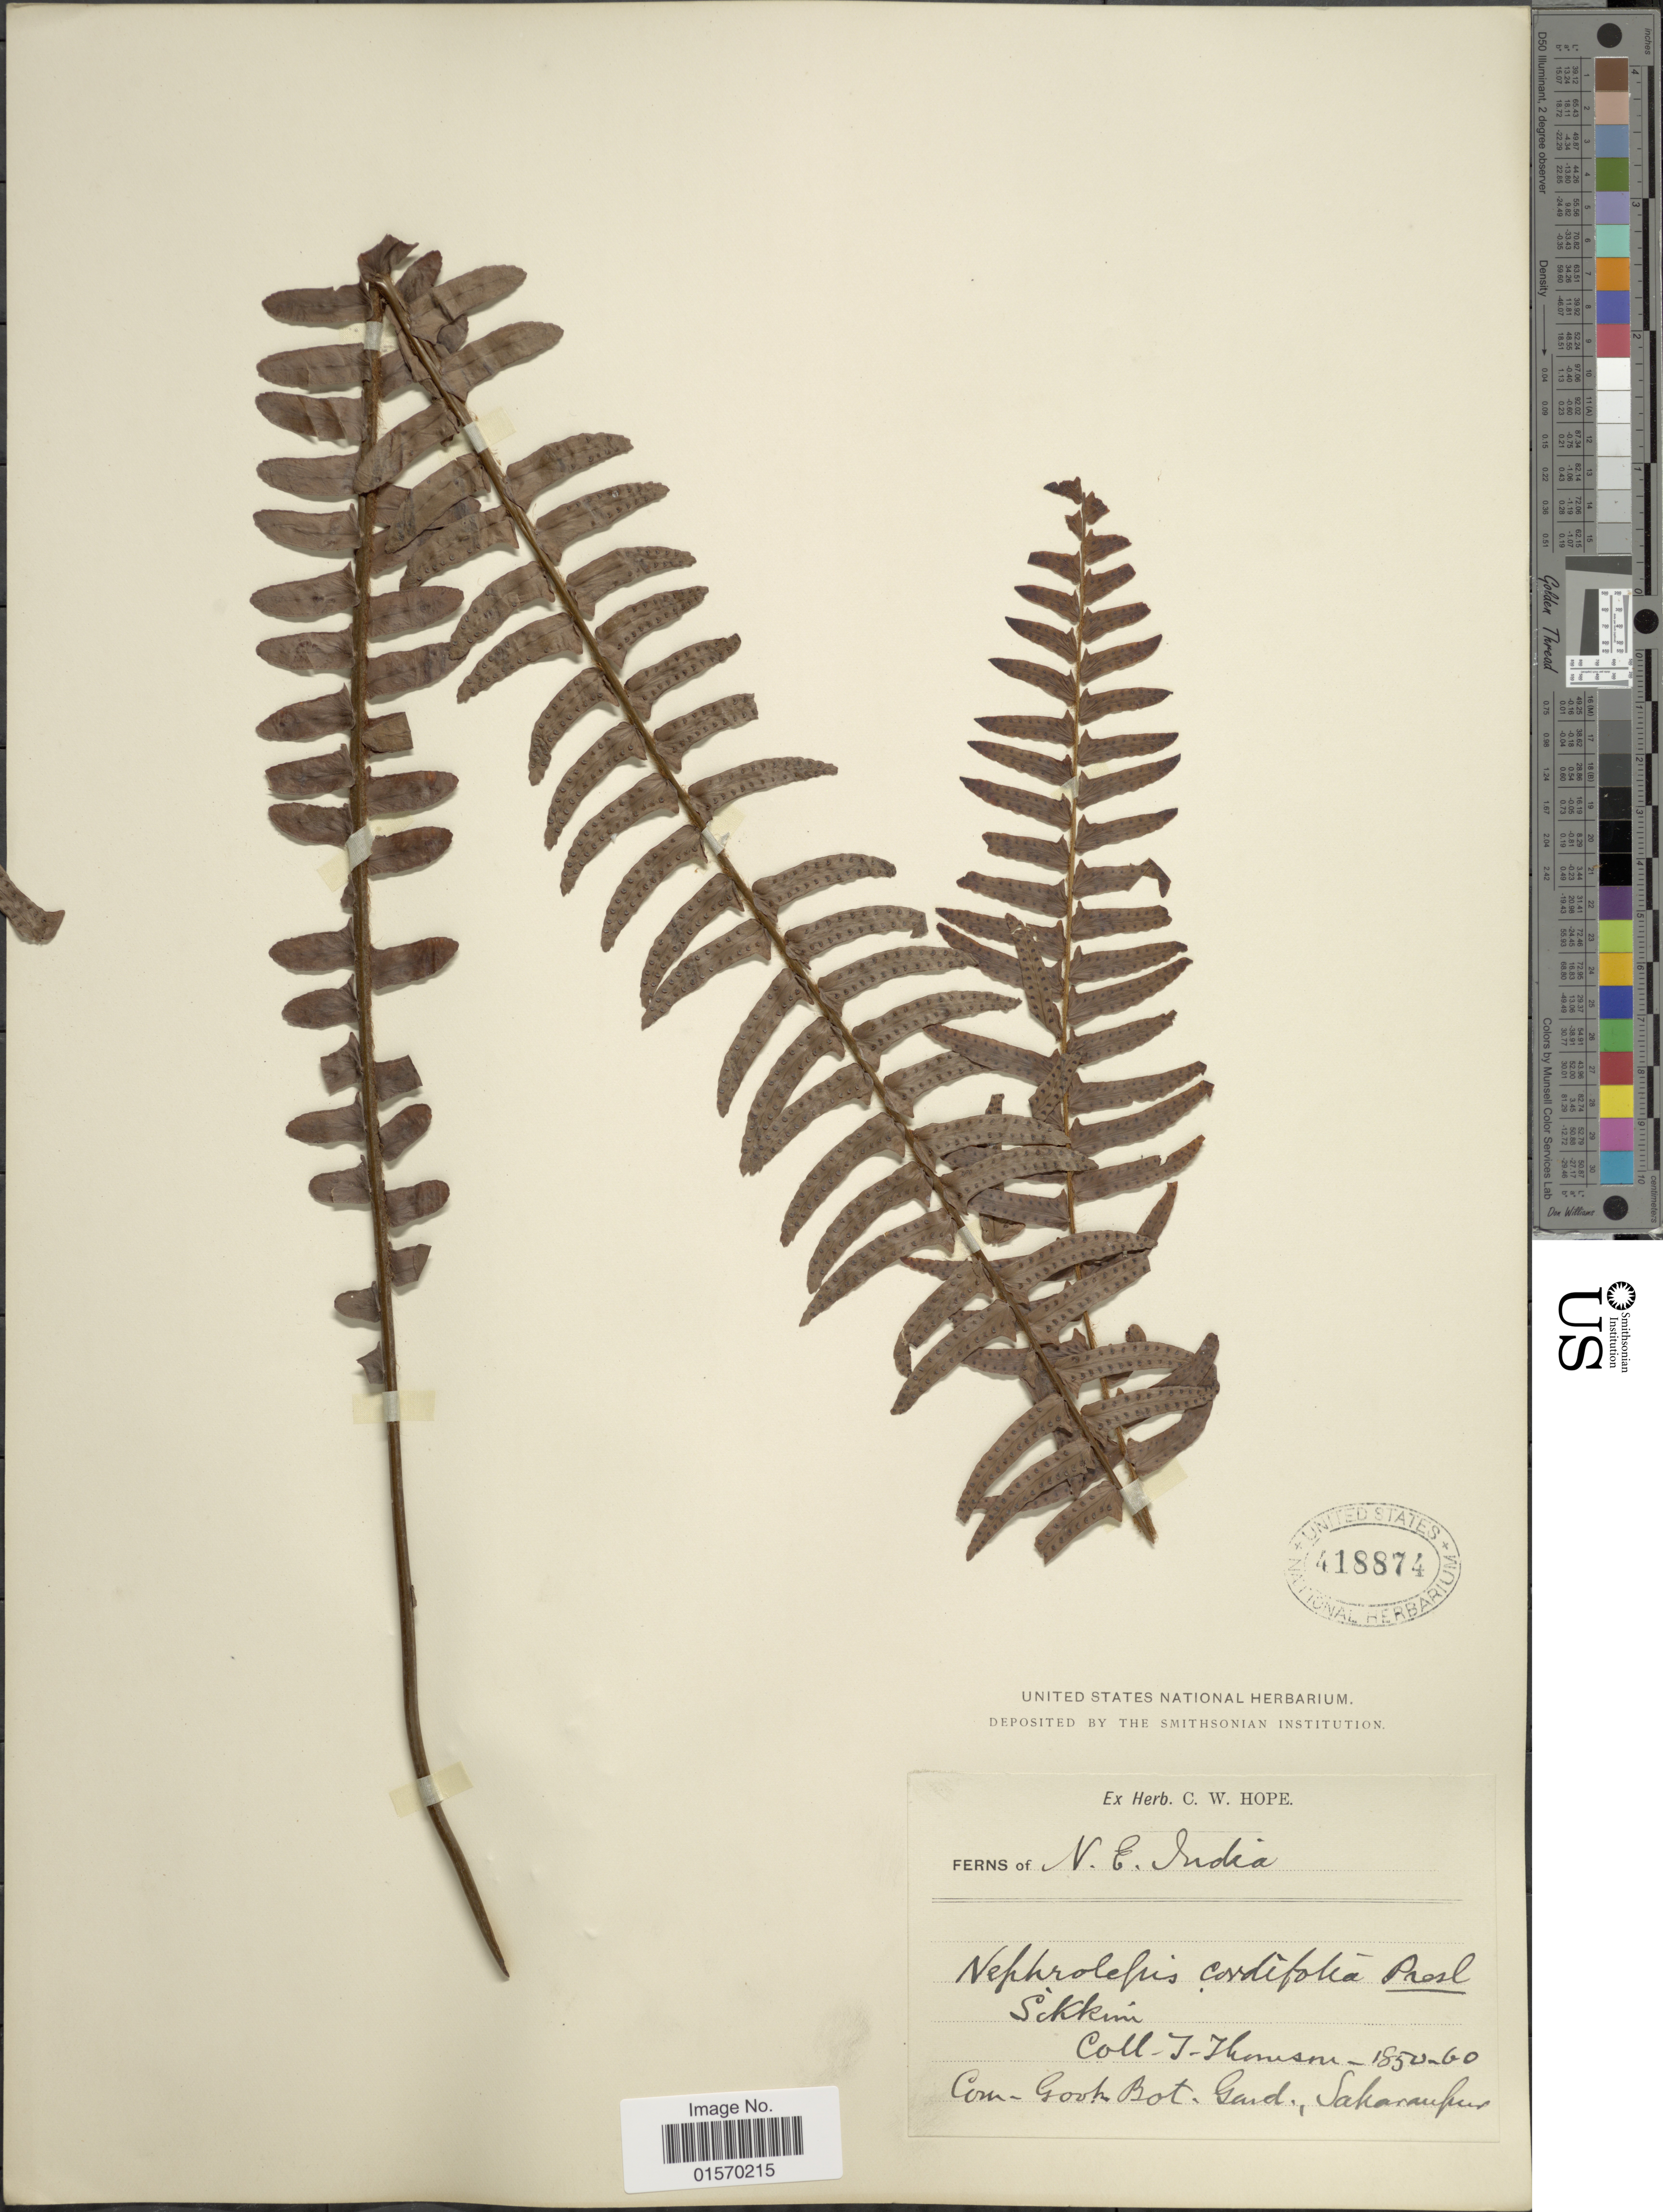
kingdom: Plantae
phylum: Tracheophyta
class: Polypodiopsida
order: Polypodiales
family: Nephrolepidaceae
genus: Nephrolepis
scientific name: Nephrolepis cordifolia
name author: (L.) C. Presl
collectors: T. Thomson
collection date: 1850/1860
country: India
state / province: Sikkim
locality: N. E. India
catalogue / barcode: US 418874